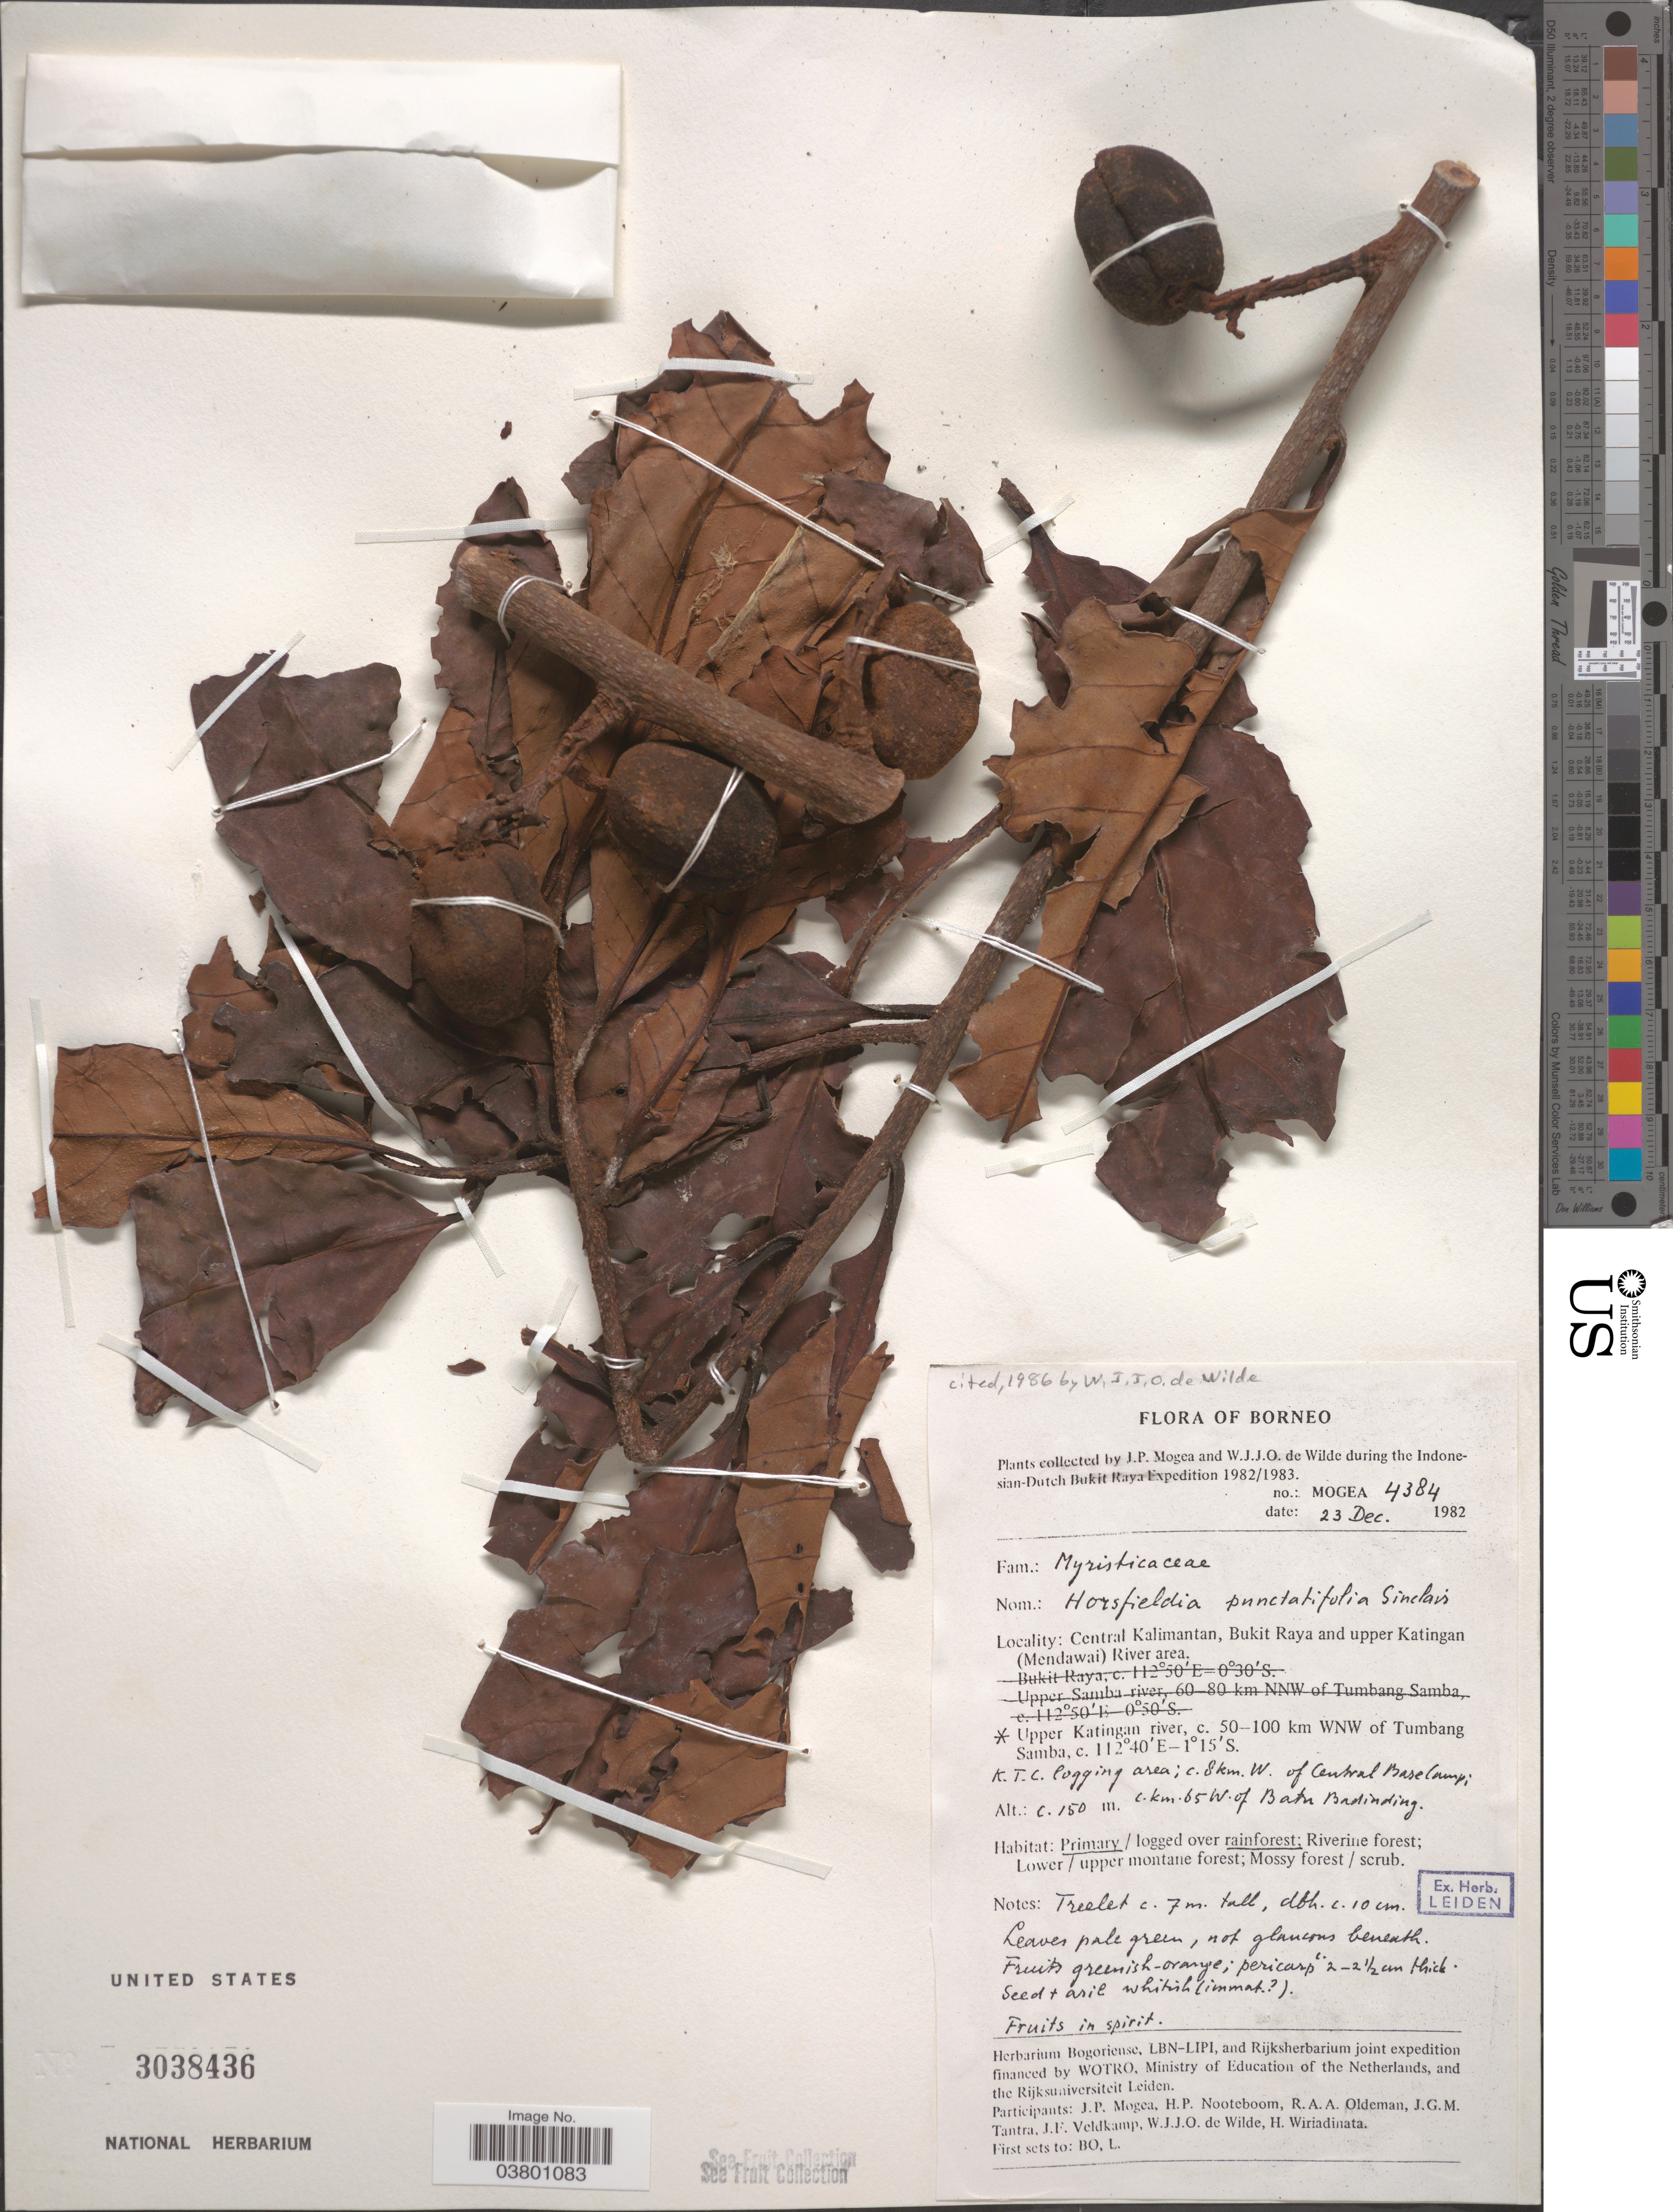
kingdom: Plantae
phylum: Tracheophyta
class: Magnoliopsida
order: Magnoliales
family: Myristicaceae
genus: Horsfieldia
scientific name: Horsfieldia punctatifolia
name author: J. Sinclair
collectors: J. Mogea & W. J. de Wilde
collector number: MOGEA 4384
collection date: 1982-12-23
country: Indonesia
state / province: Kalimantan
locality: Borneo. Central Kalimantan, Bukit Raya and upper Katingan (Mendawai) River area. Upper Katingan river, c. 50-100 km WNW of Tumbang Samba. K.T.C. logging area; c. 8 km. W. of Central Base Camp; c. km. 65 W. of Batu Badinding .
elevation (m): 150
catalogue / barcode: US 3038436